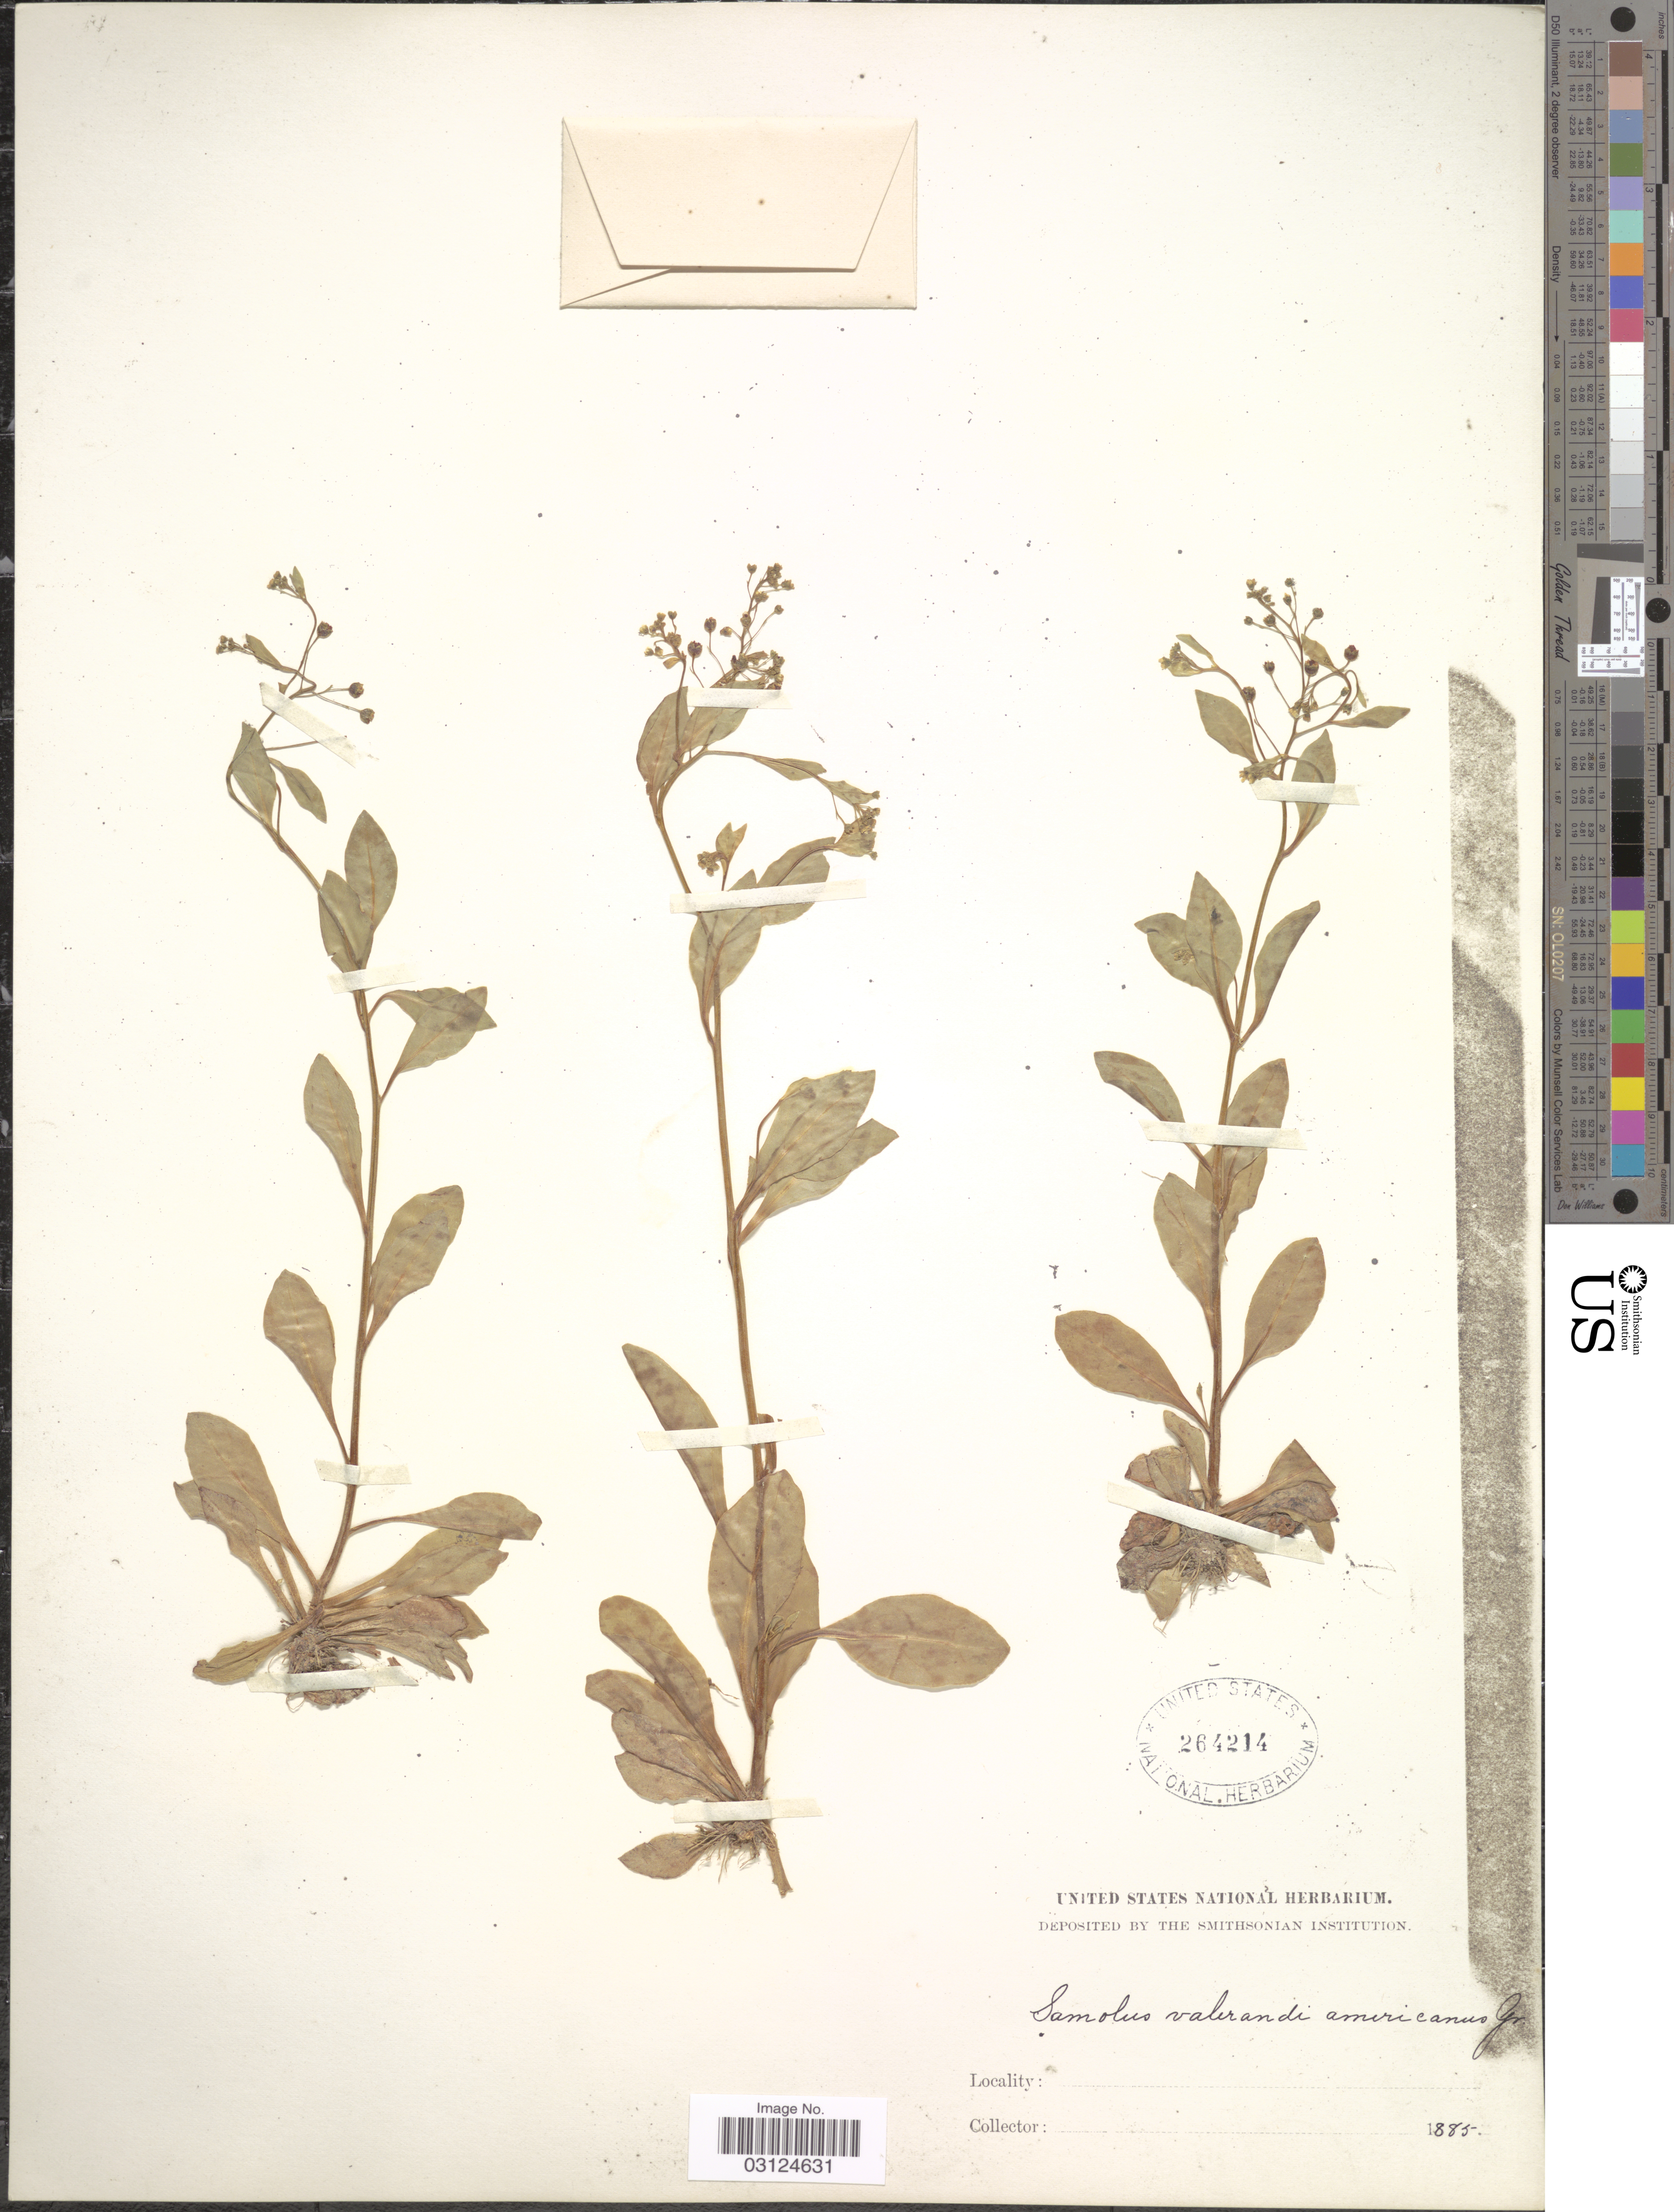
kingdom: Plantae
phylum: Tracheophyta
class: Magnoliopsida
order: Ericales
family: Primulaceae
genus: Samolus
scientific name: Samolus parviflorus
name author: Raf.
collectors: ex herb. United States National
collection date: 1885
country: United States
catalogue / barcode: US 264214